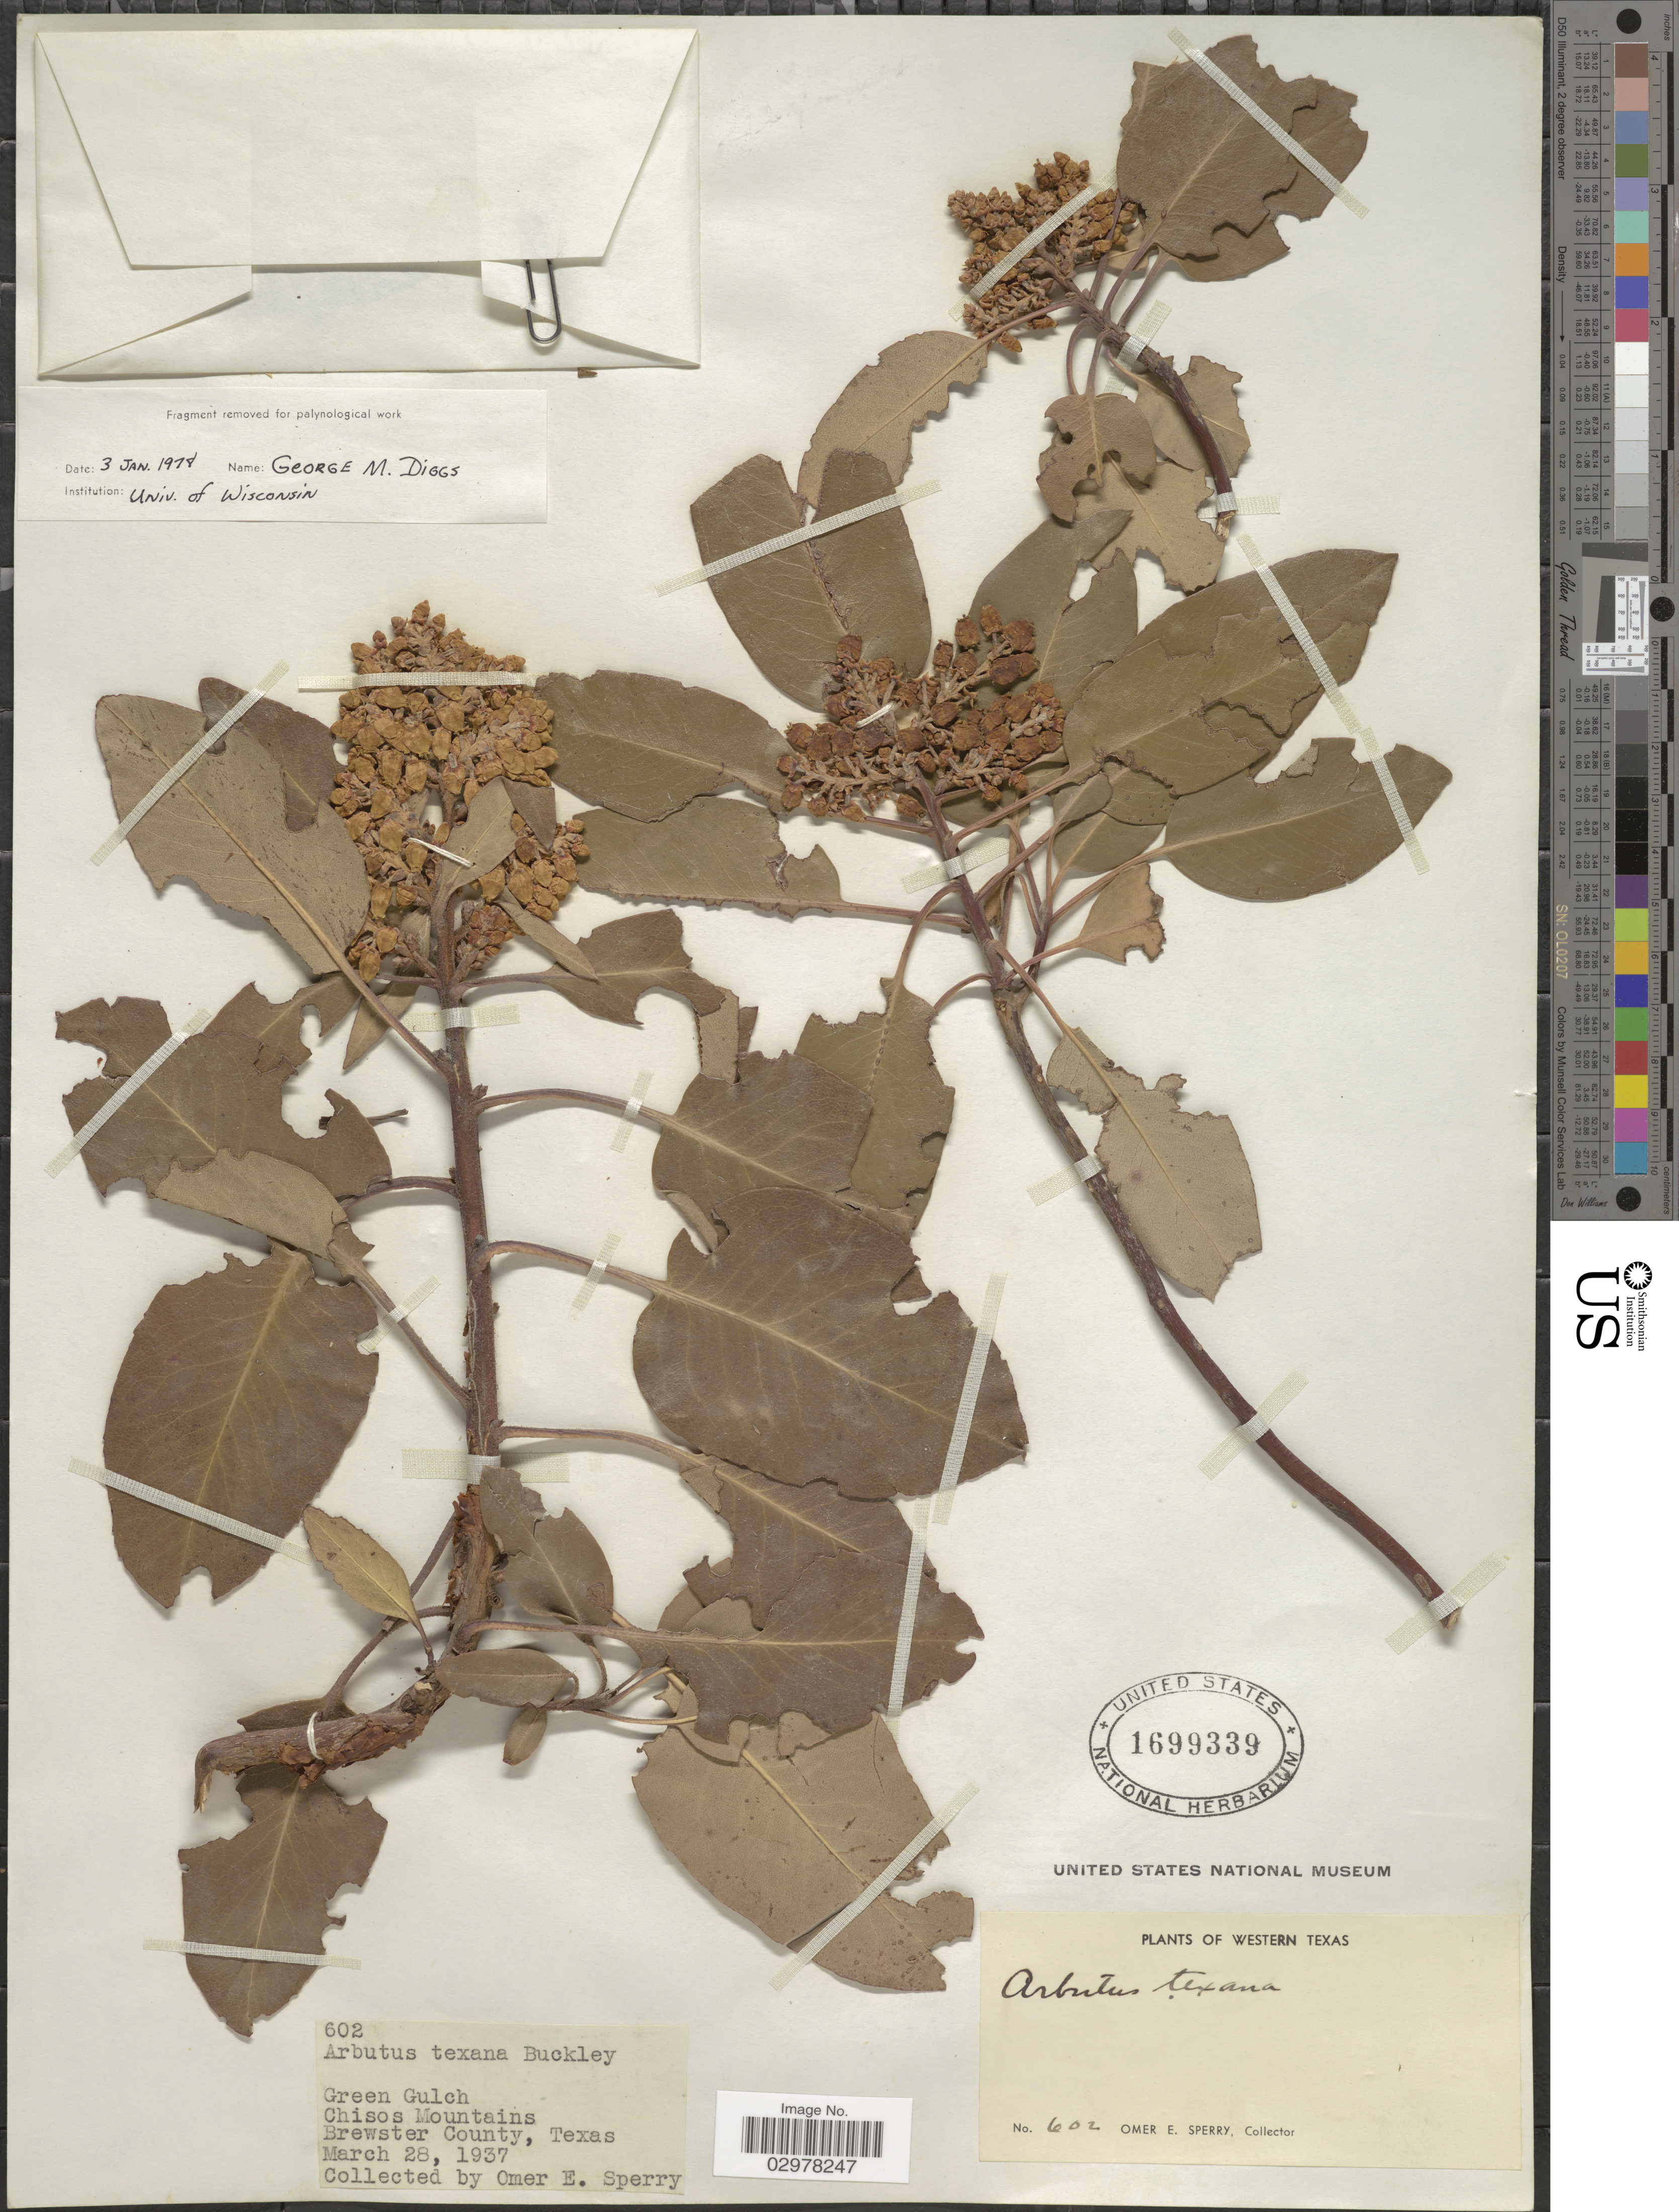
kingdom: Plantae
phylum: Tracheophyta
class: Magnoliopsida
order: Ericales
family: Ericaceae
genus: Arbutus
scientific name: Arbutus texana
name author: Buckley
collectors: O. E. Sperry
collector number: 602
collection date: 1937-03-28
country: United States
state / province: Texas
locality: Green Gulch, Chisos Mountains, Brewster County, Western Texas.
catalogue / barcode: US 1699339